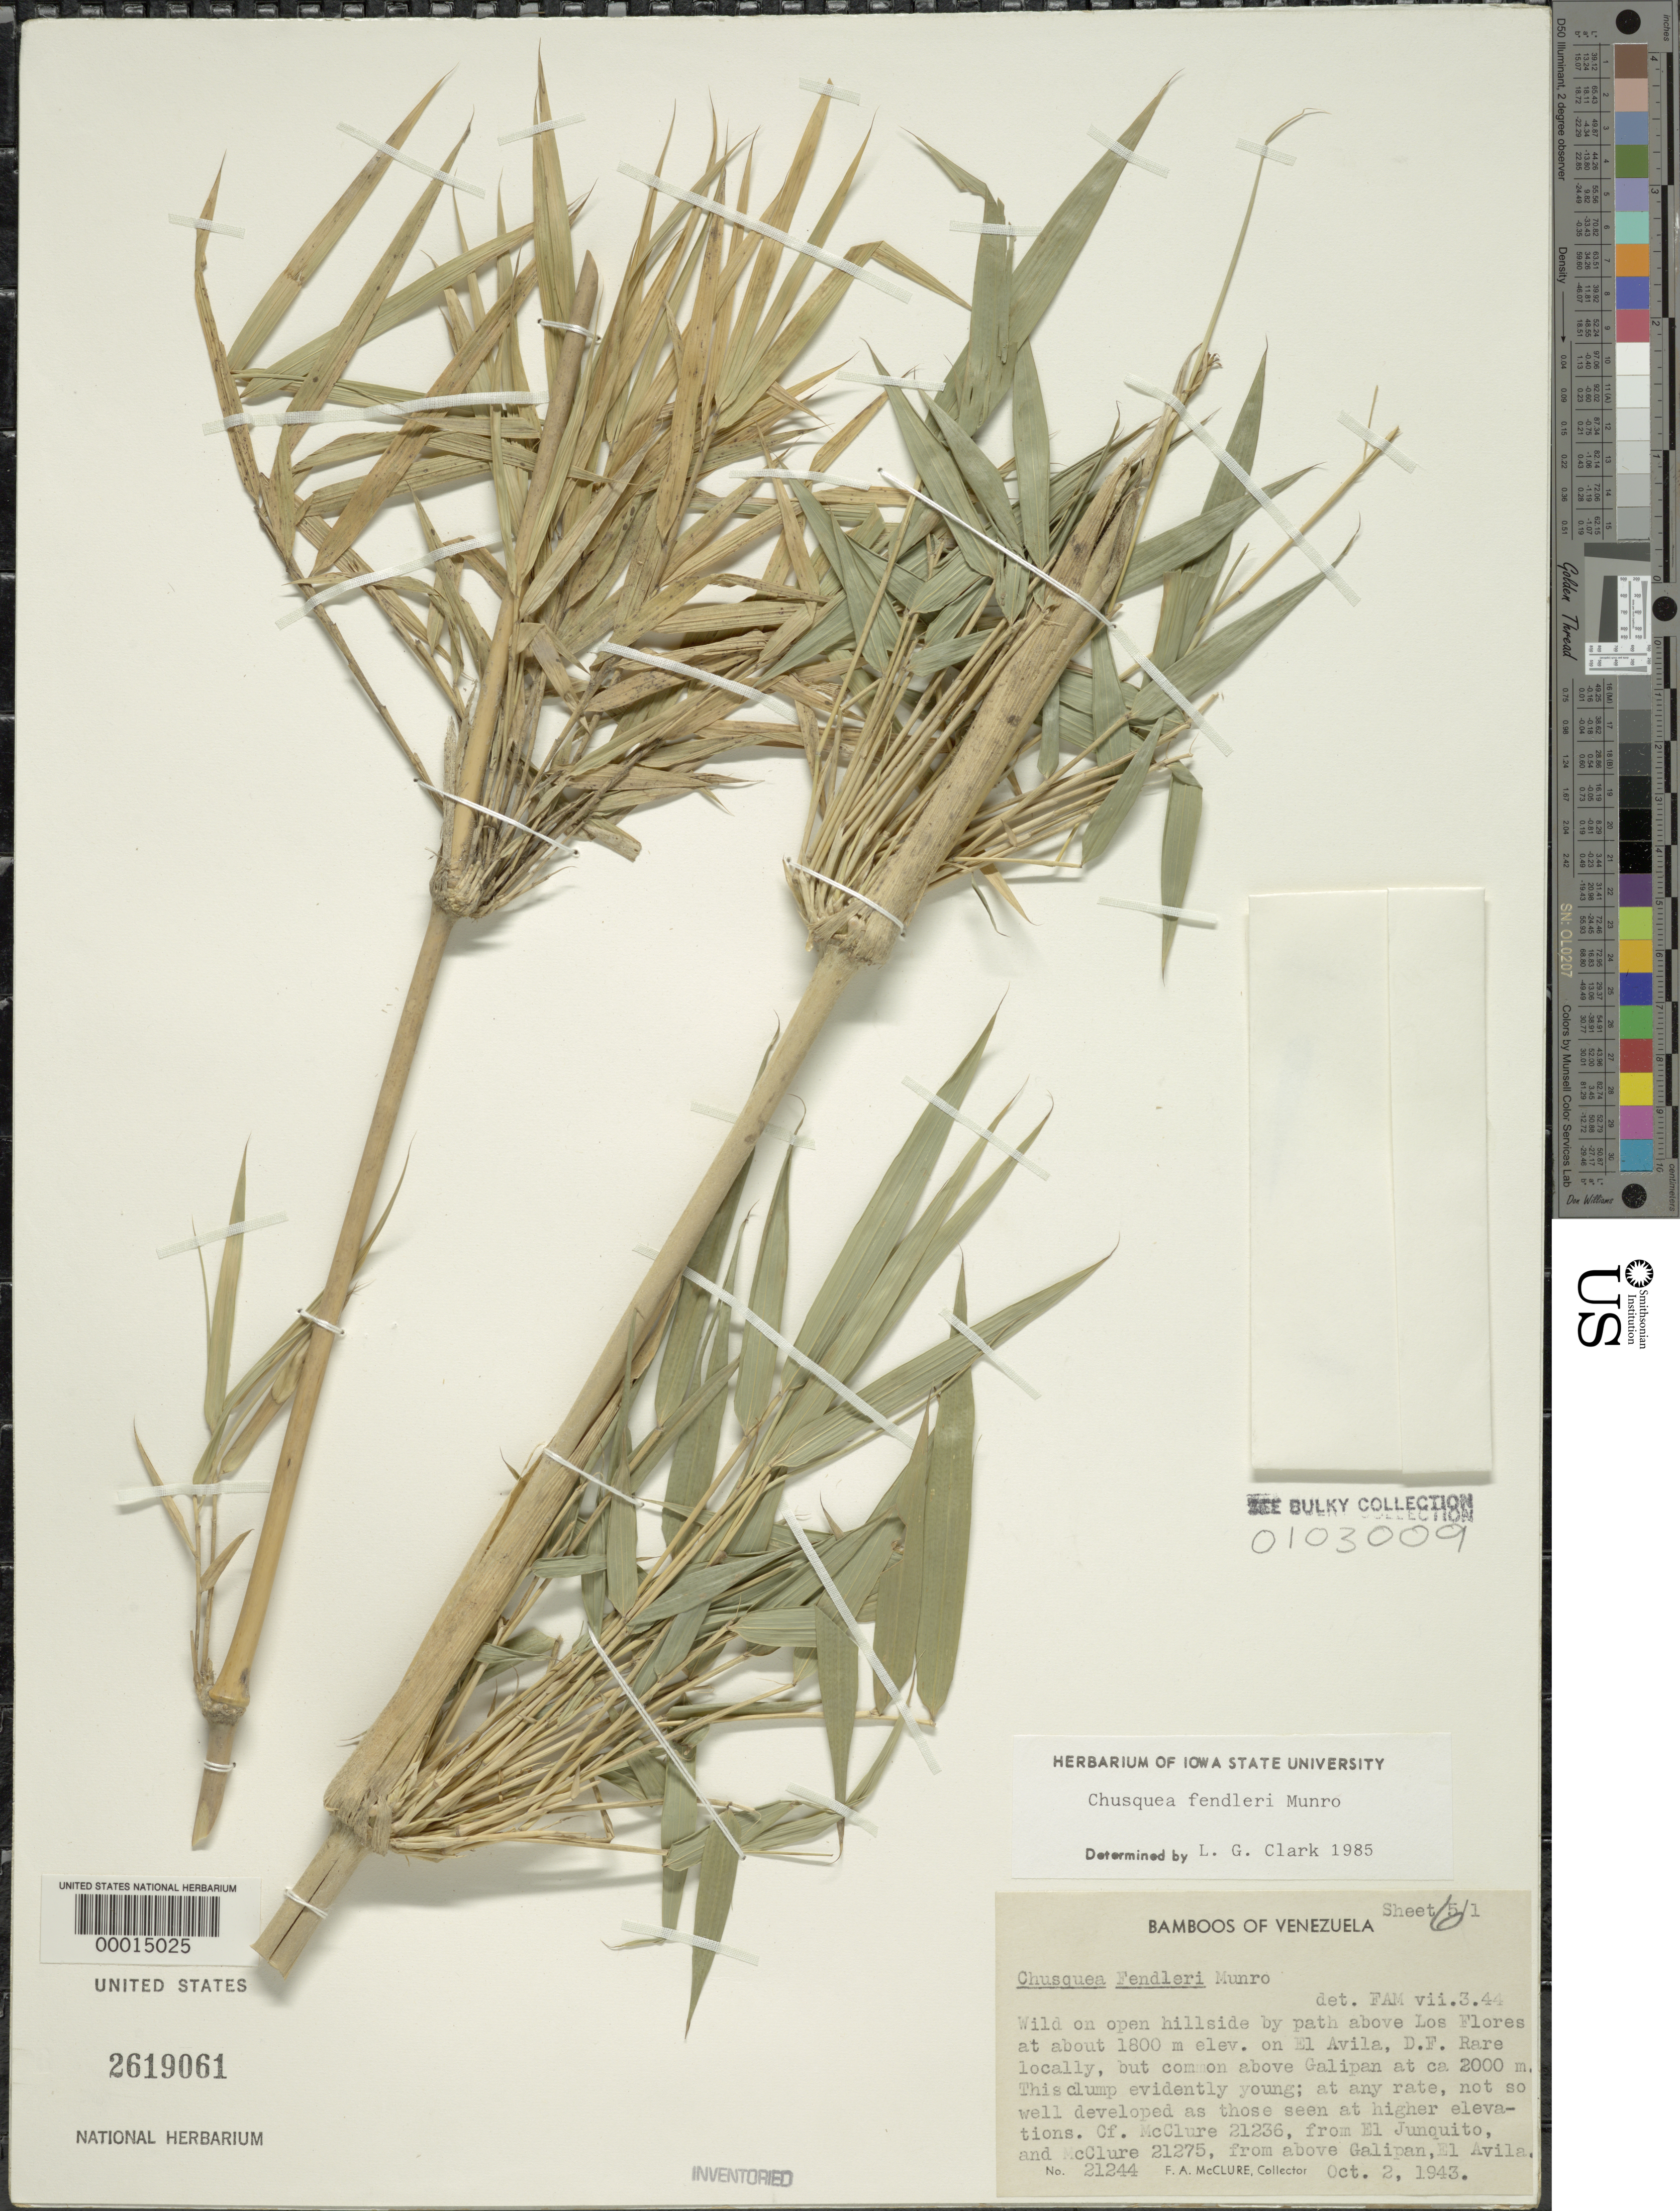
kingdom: Plantae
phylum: Tracheophyta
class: Liliopsida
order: Poales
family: Poaceae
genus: Chusquea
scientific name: Chusquea fendleri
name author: Munro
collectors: F. A. McClure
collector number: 21244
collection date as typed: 02 Oct 1943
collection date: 1943-10-02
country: Venezuela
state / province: Miranda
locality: El avila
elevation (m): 1800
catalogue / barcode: US 2619061